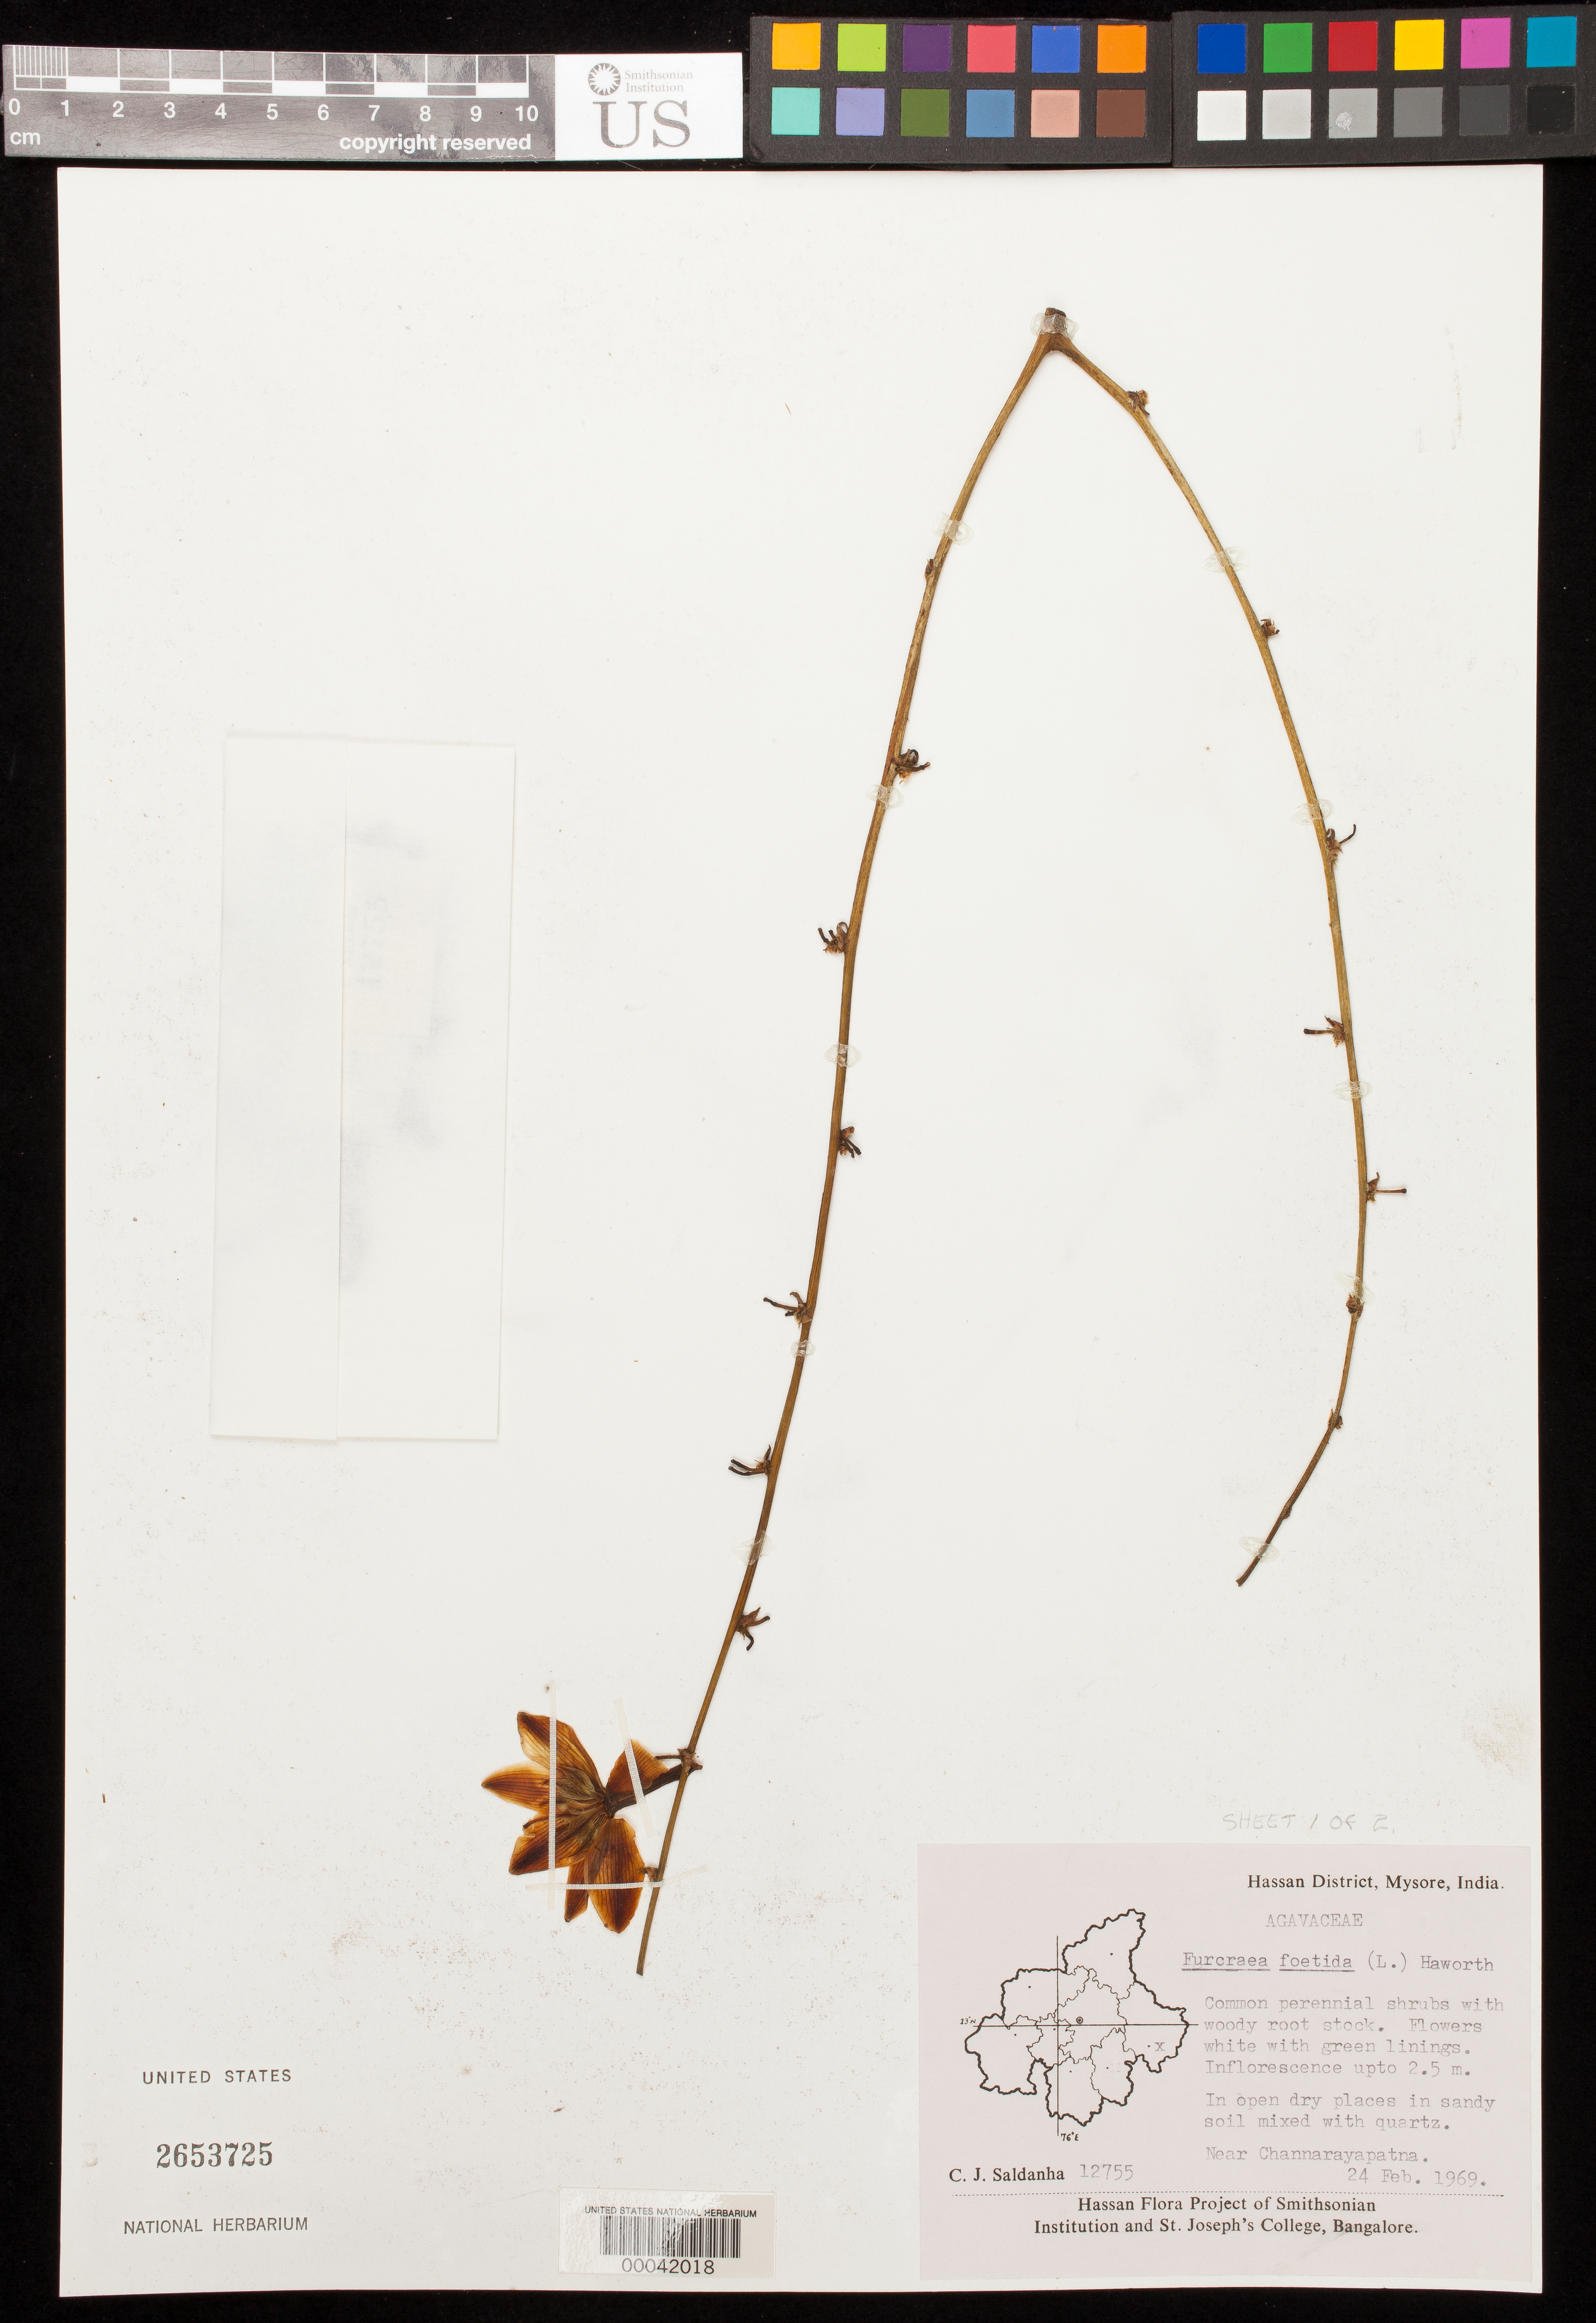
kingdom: Plantae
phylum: Tracheophyta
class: Liliopsida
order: Asparagales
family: Asparagaceae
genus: Furcraea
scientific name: Furcraea foetida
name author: (L.) Haw.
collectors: C. J. Saldanha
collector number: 12755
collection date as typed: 24 Feb 1969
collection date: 1969-02-24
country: India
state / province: Karnataka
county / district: Hassan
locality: Near channarayapatna, mysore state [mysore state = karnataka.]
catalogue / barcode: US 2653725